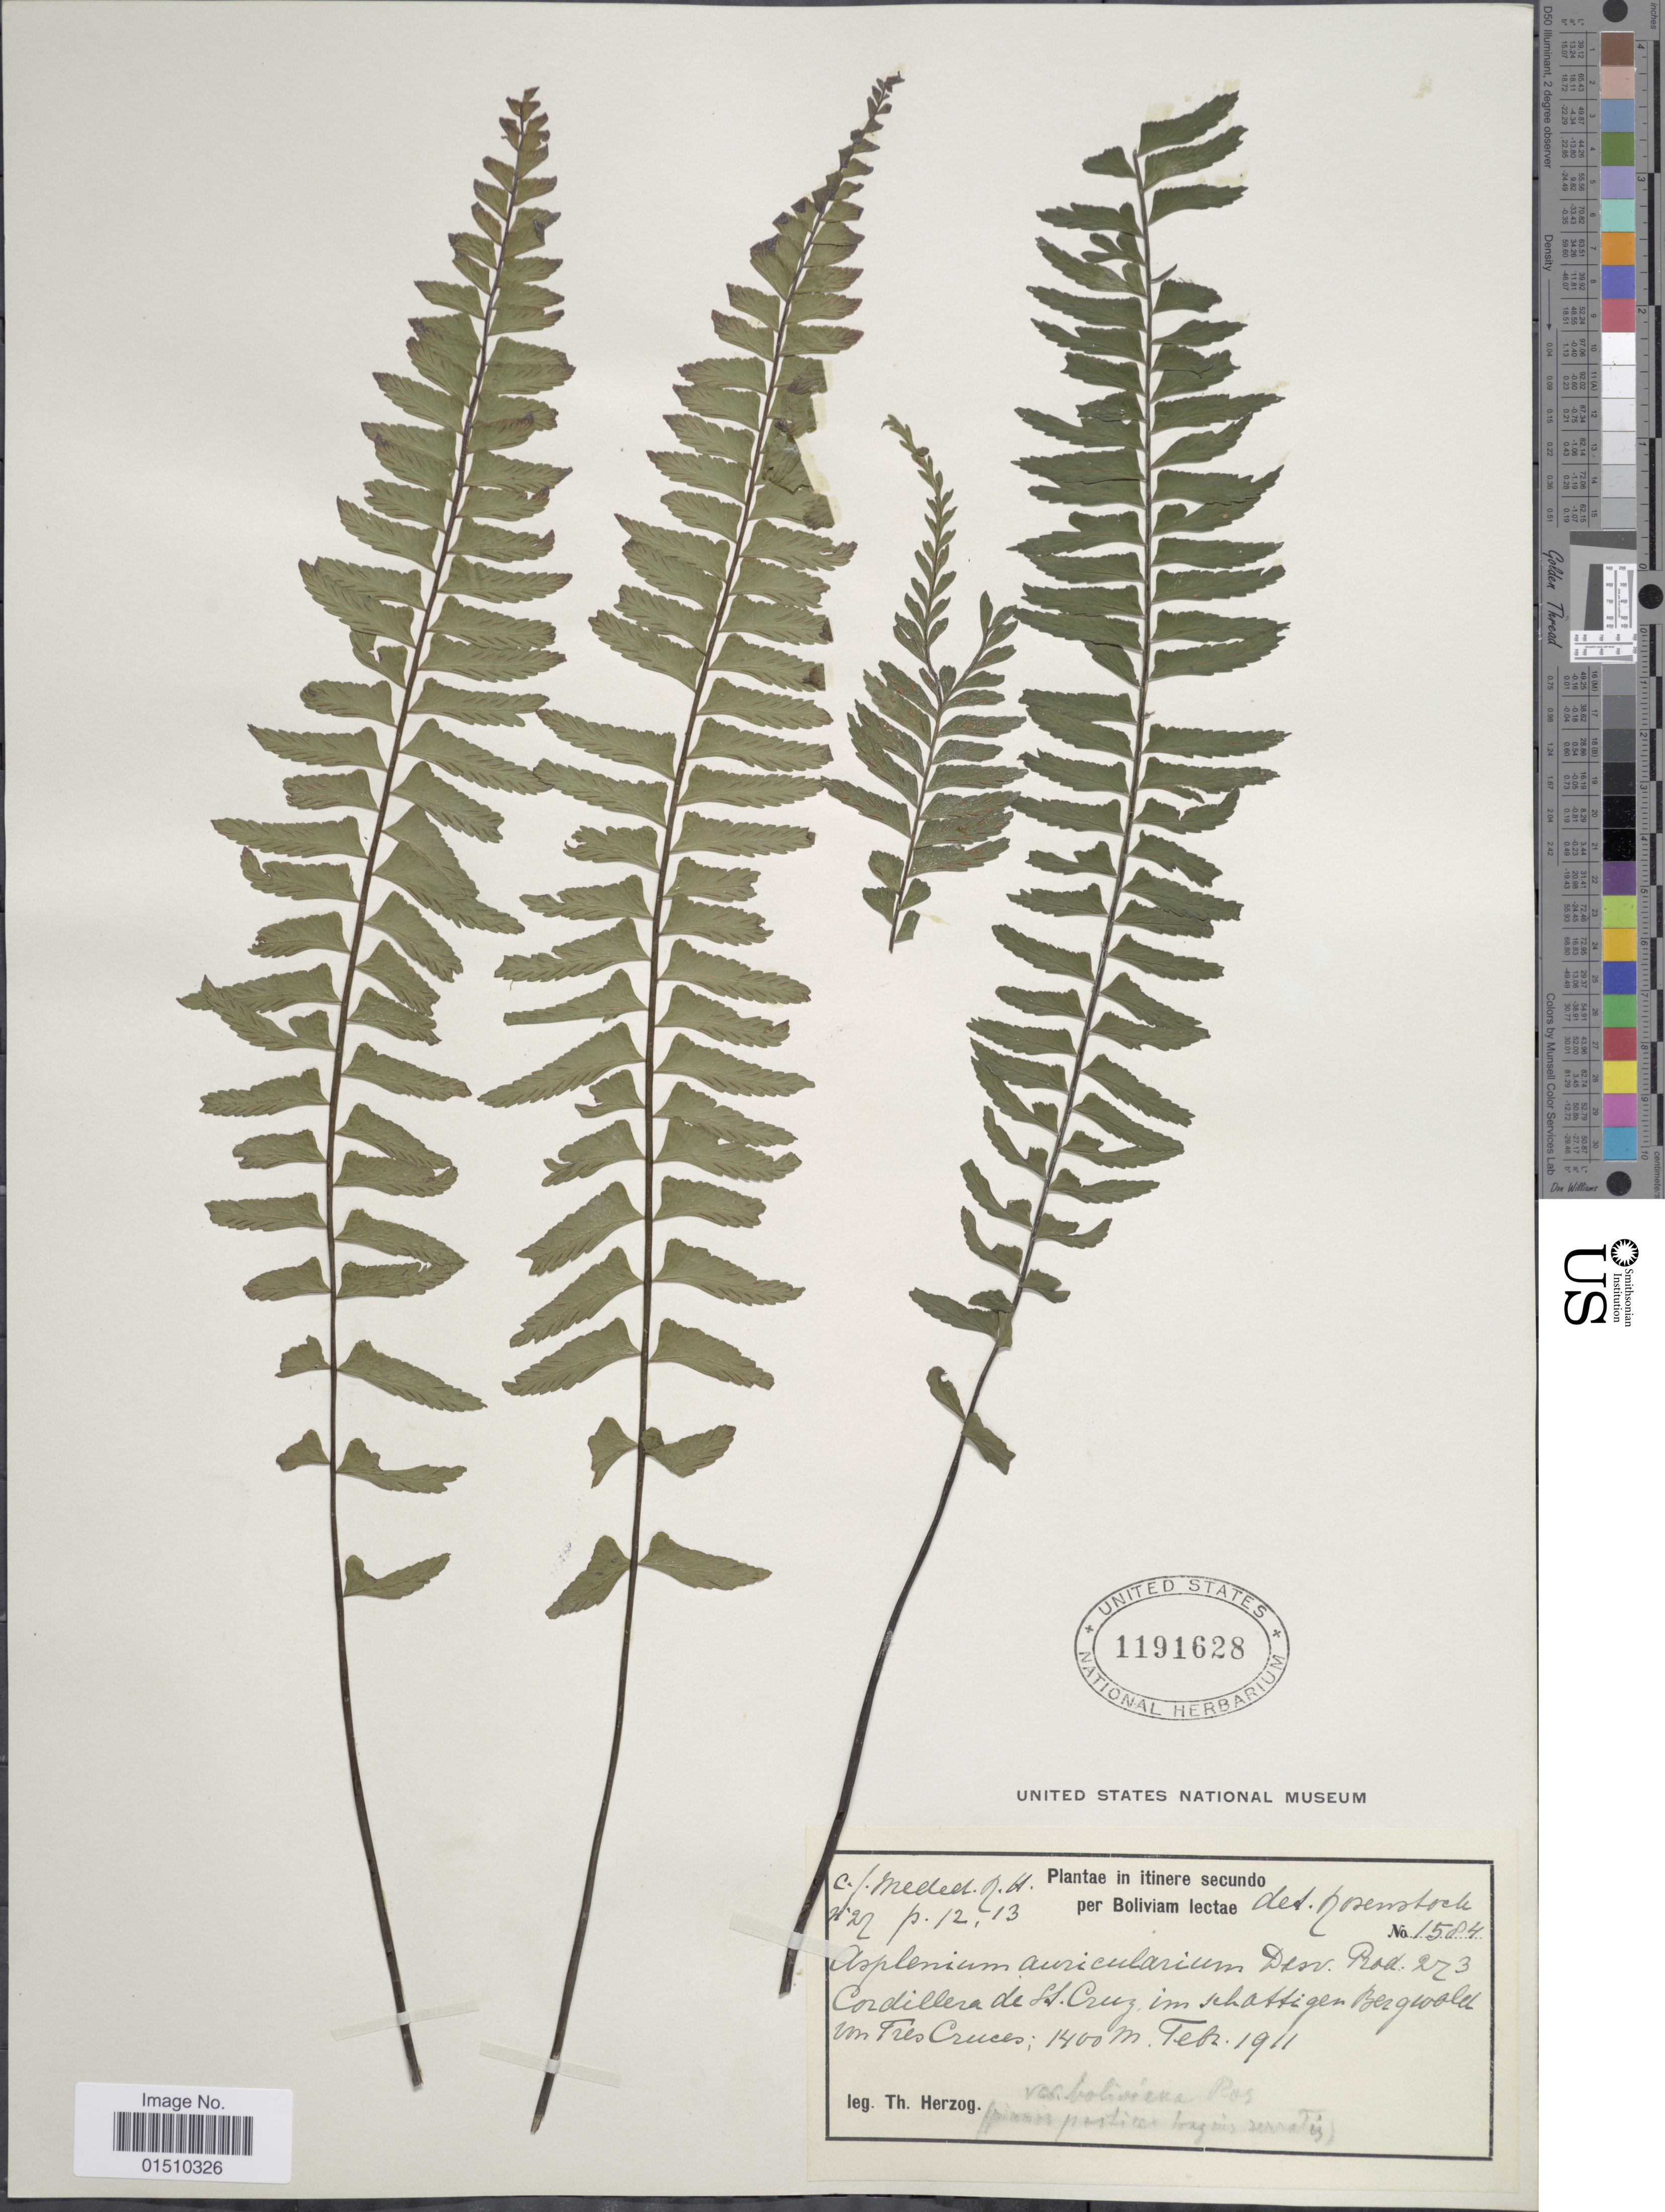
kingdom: Plantae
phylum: Tracheophyta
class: Polypodiopsida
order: Polypodiales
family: Aspleniaceae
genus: Asplenium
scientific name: Asplenium bangii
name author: Hieron.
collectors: T. K. J. Herzog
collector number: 1584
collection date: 1911-02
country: Bolivia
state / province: Santa Cruz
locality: Boliviam, Cordillera de St, Cruz Im schattigen Bergwald um Tres Cruces.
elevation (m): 1400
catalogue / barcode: US 1191628